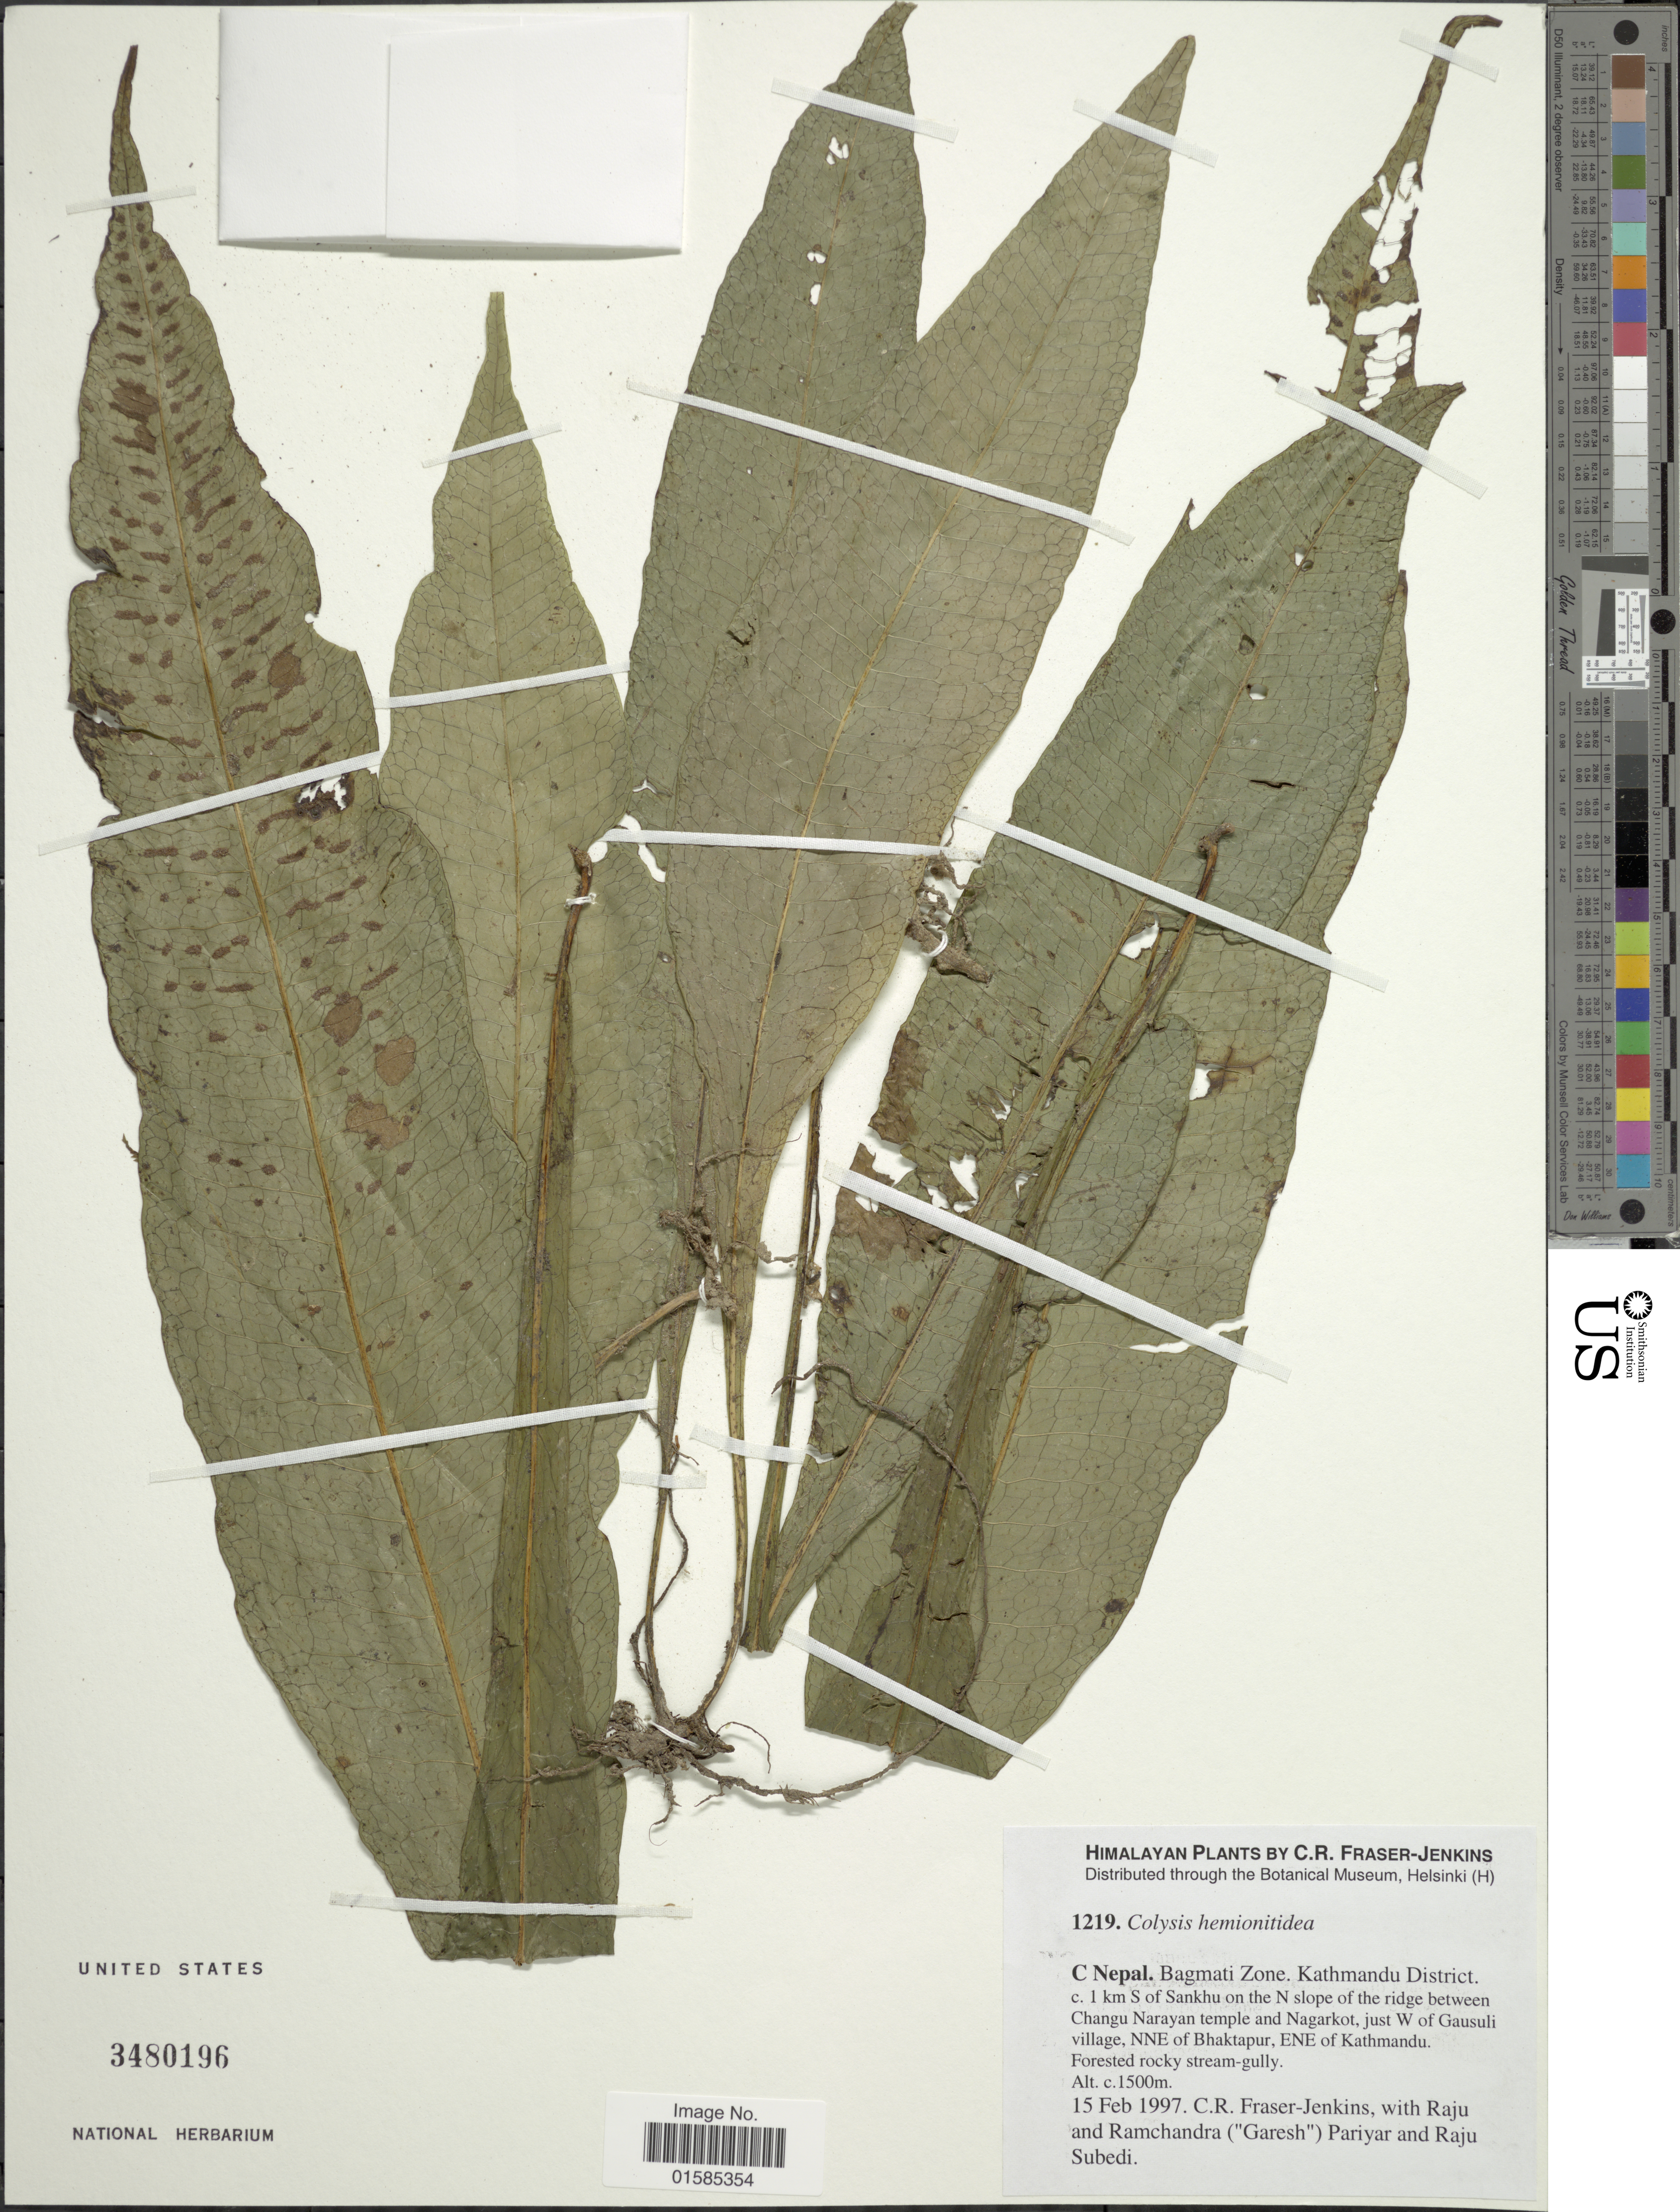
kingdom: Plantae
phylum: Tracheophyta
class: Polypodiopsida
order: Polypodiales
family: Polypodiaceae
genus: Leptochilus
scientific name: Leptochilus hemionitideus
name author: (C. Presl) Noot.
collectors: C. R. Fraser-Jenkins, R. Pariyar, G. Pariyar & R. Subedi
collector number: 1219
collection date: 1997-02-15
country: Nepal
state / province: Bagmati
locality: C Nepal. Bagmati Zone. Kathmandu District. c. 1 km S of Sankhu on the N slope of the ridge between Changu Narayan temple and Nagarkot, just W of Gausuli village, NNE of Bhaktapur, ENE of Kathmandu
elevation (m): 1500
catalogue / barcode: US 3480196